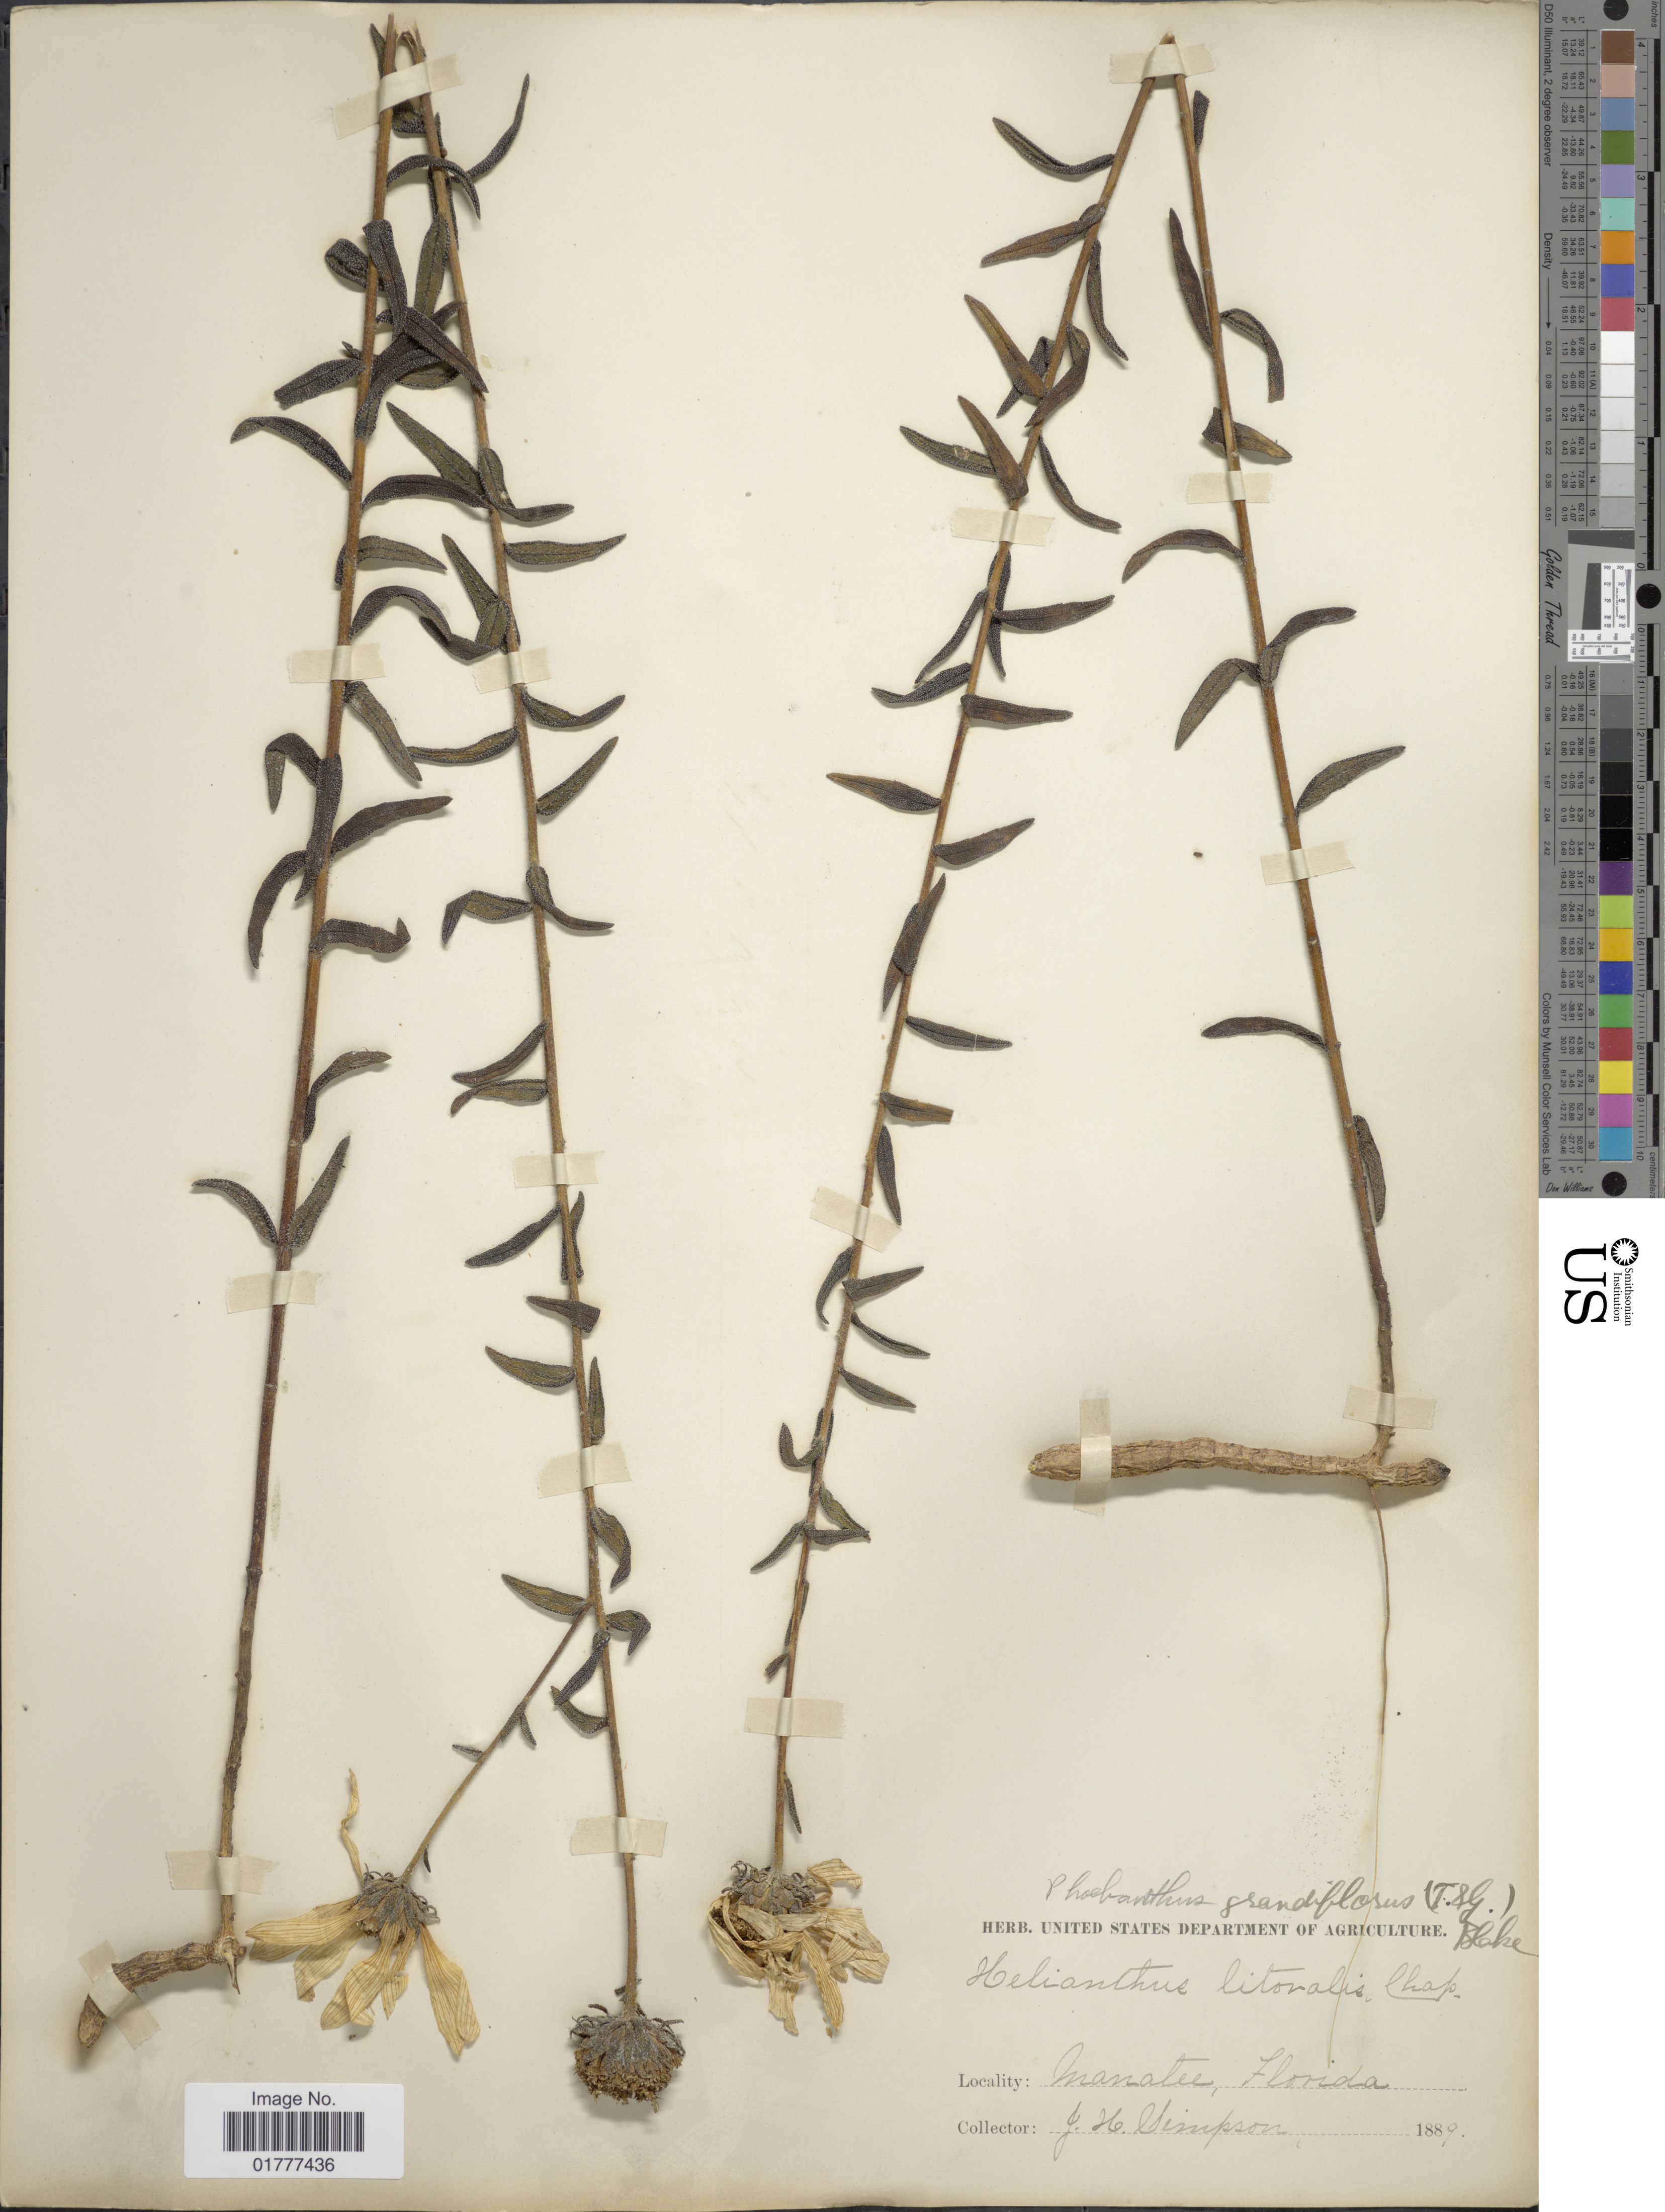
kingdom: Plantae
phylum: Tracheophyta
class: Magnoliopsida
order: Asterales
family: Asteraceae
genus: Phoebanthus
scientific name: Phoebanthus grandiflora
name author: (Torr. & A. Gray) S.F. Blake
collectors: J. H. Simpson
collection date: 1889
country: United States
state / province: Florida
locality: Manatee, Florida.